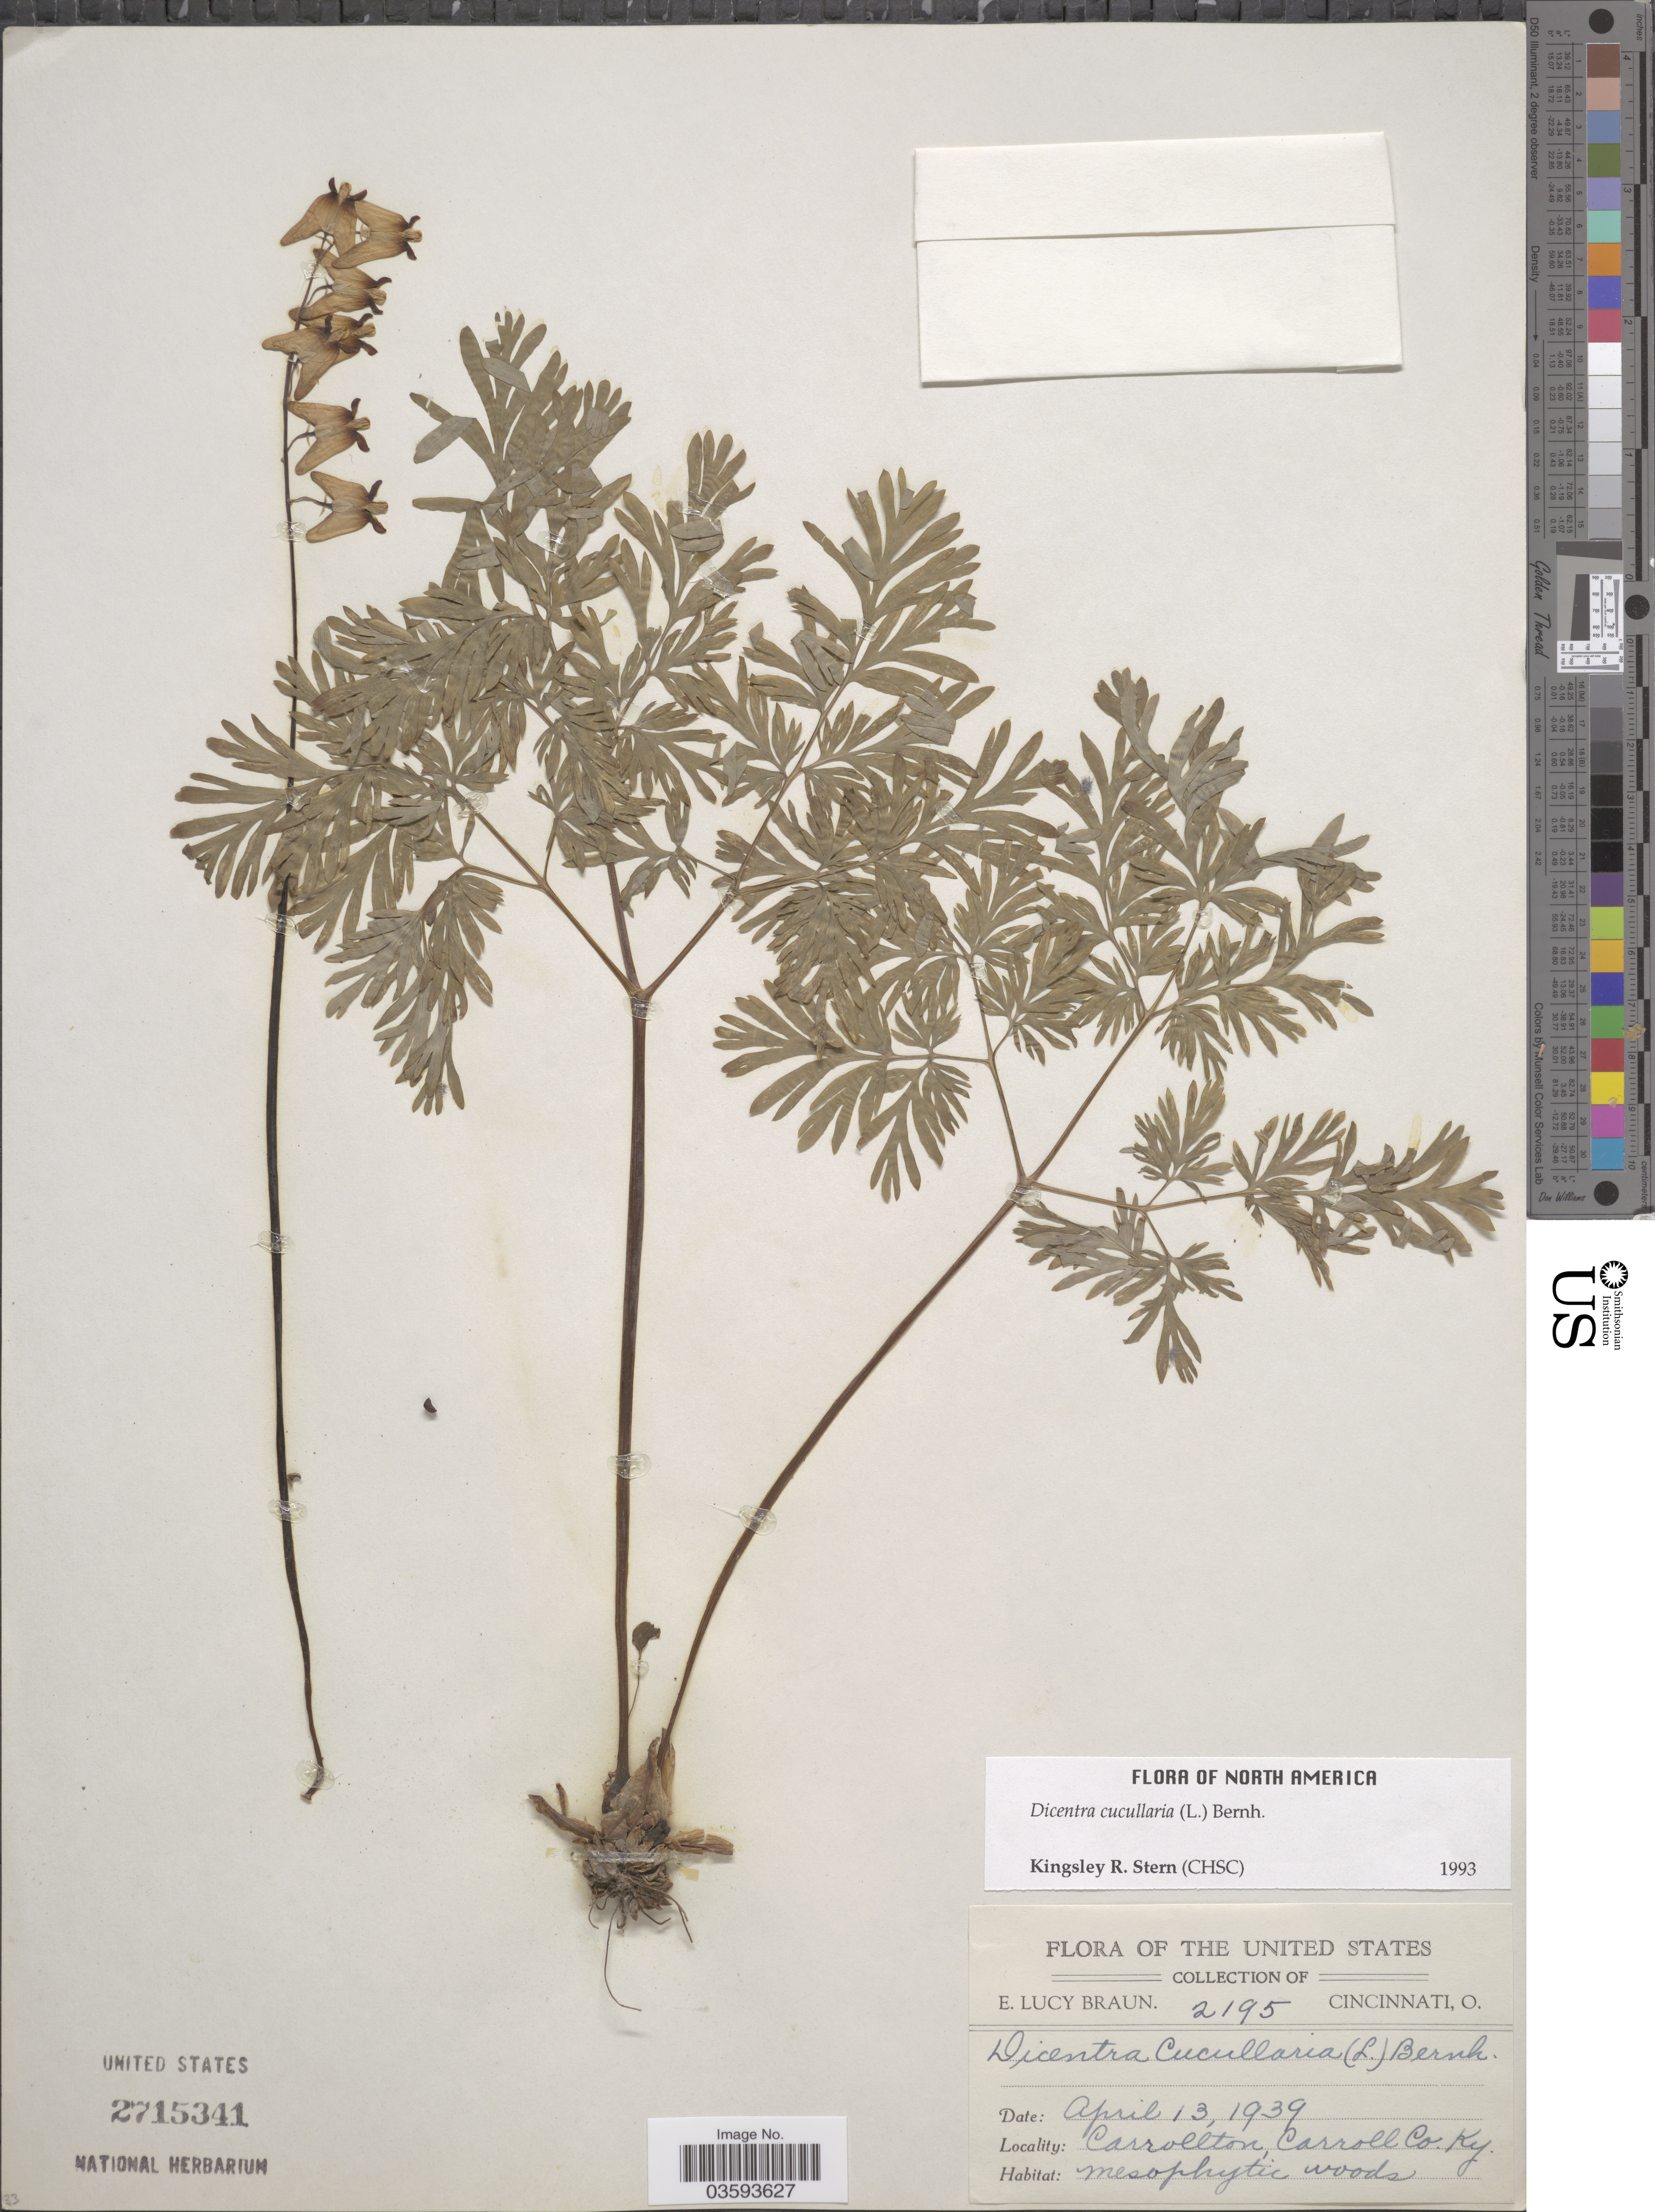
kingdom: Plantae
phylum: Tracheophyta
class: Magnoliopsida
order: Ranunculales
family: Papaveraceae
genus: Dicentra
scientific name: Dicentra cucullaria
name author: (L.) Bernh.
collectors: E. L. Braun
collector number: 2195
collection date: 1939-04-13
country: United States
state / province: Kentucky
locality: Carrollton, Carroll Co.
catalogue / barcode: US 2715341